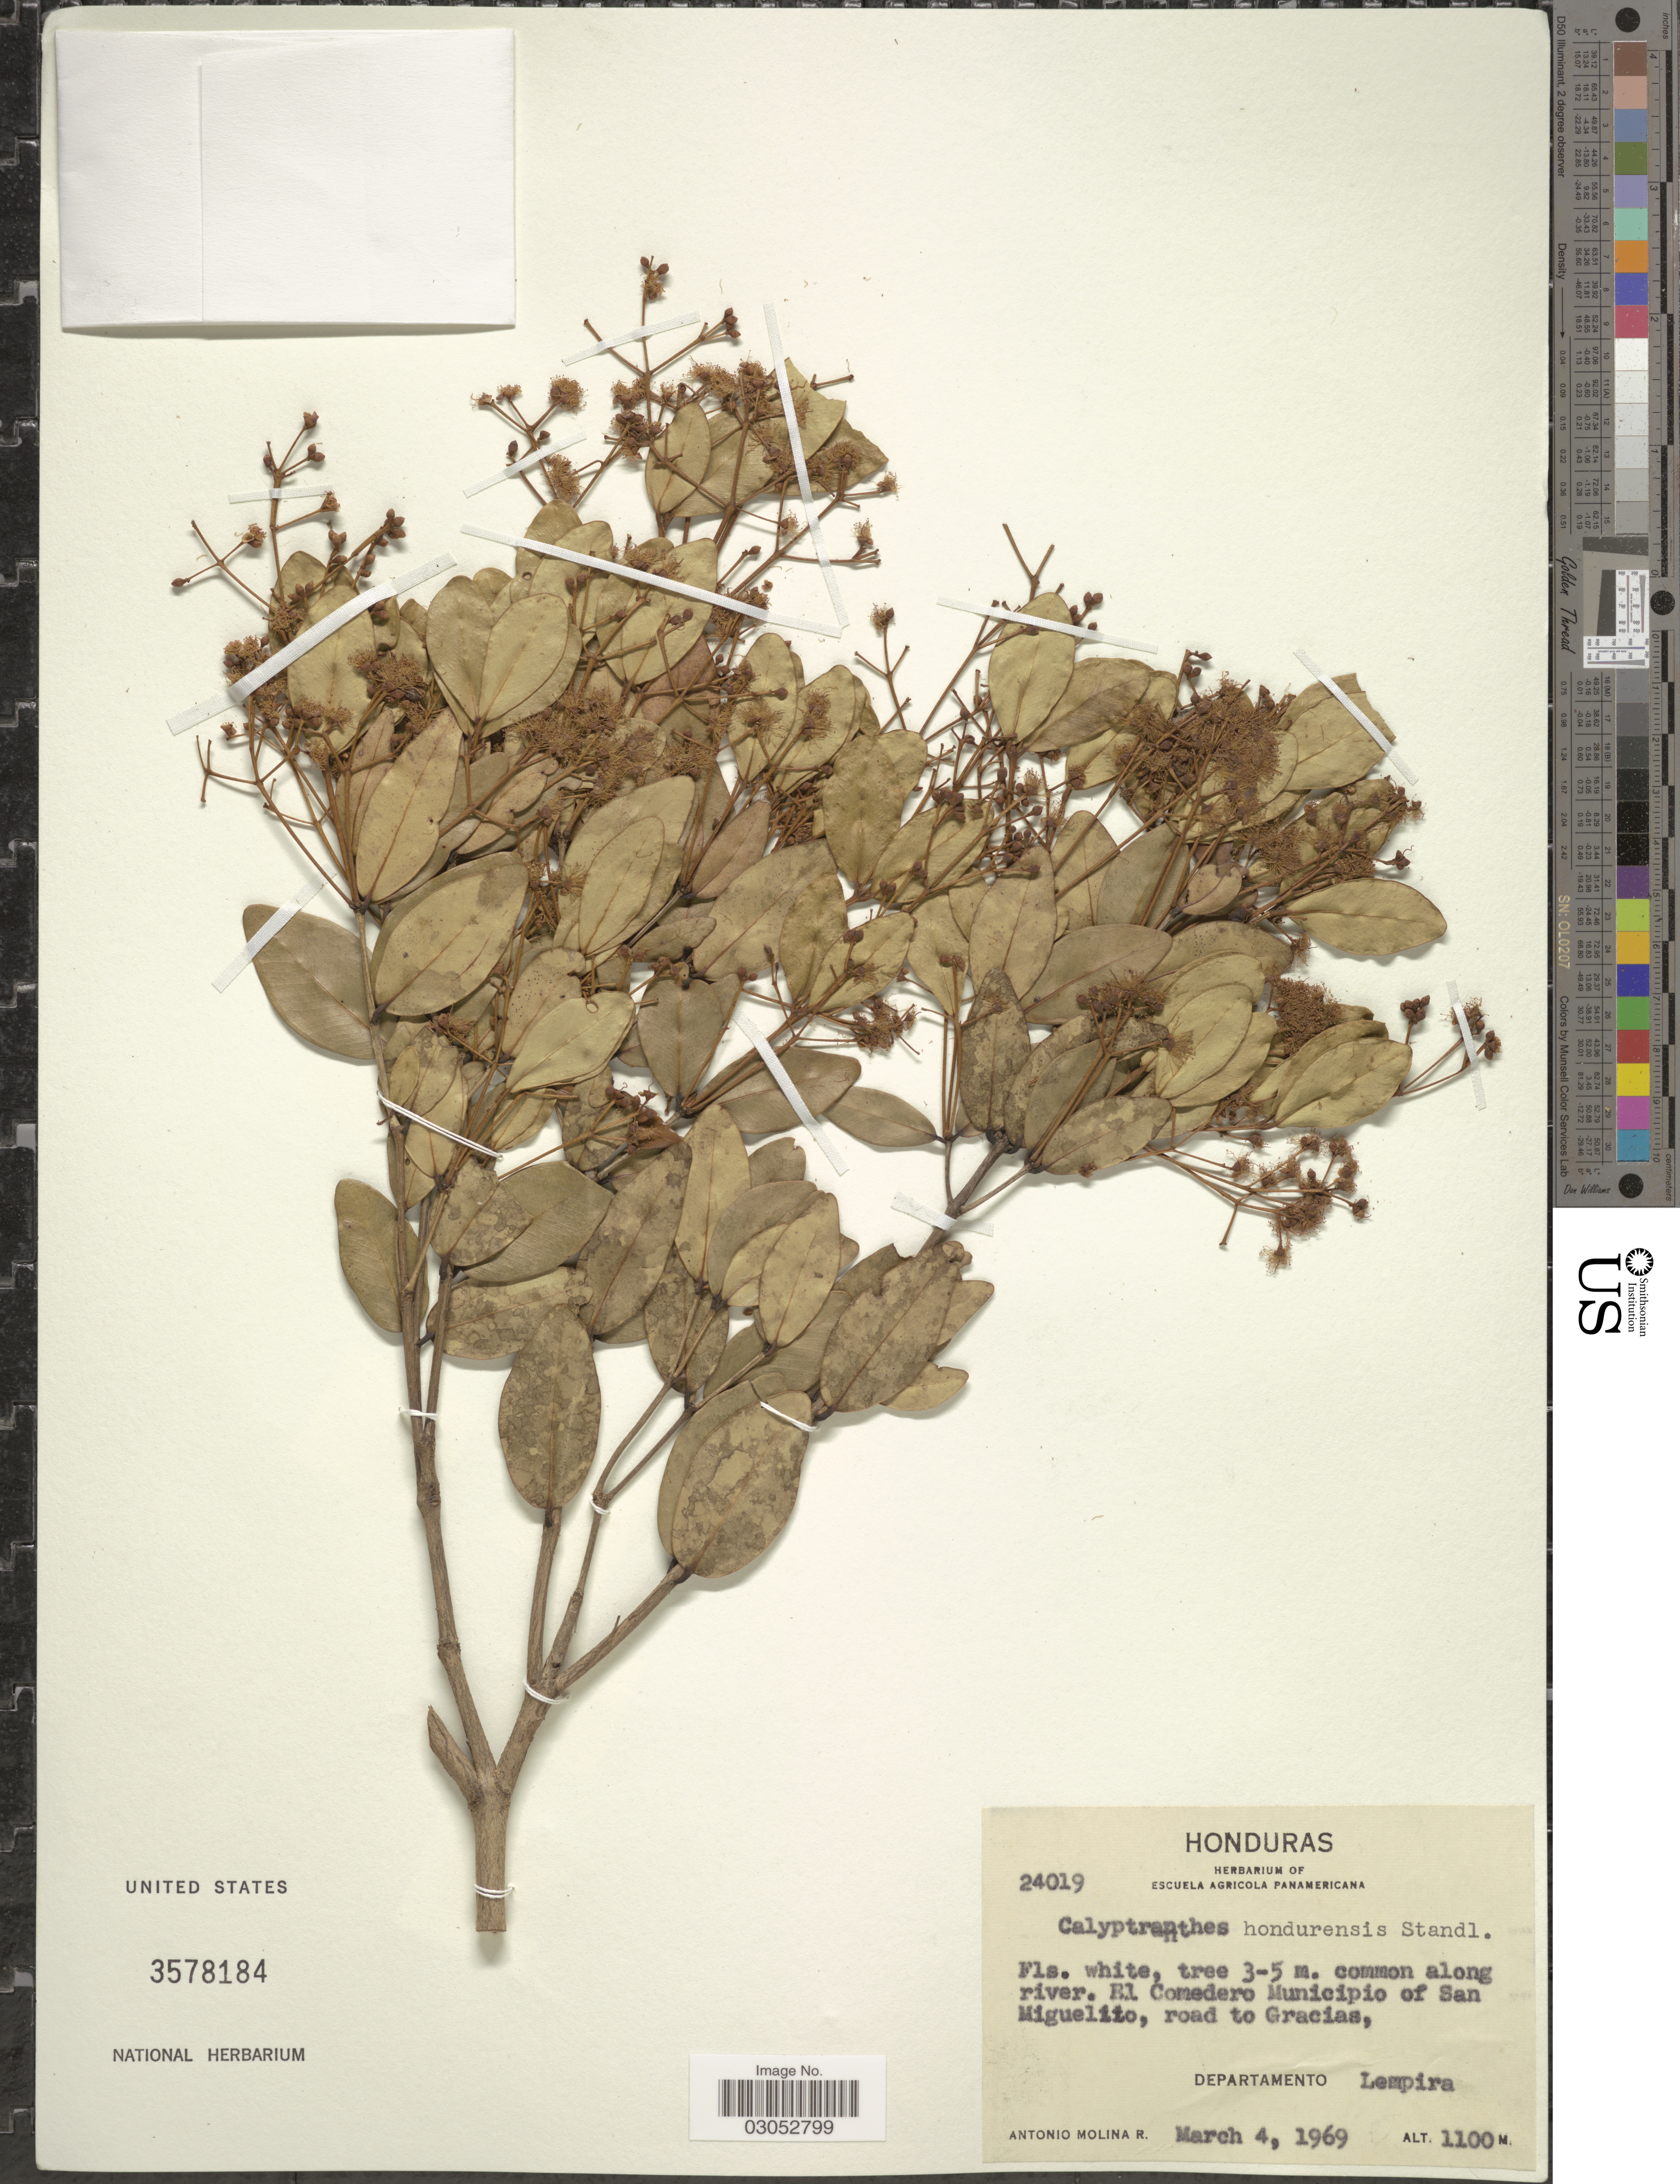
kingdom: Plantae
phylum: Tracheophyta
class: Magnoliopsida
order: Myrtales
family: Myrtaceae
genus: Myrcia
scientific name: Myrcia hondurensis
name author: (Standl.) A.R. Lourenço & Sánchez-Cháv.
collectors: A. Molina R.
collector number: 24019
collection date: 1969-03-04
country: Honduras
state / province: Lempira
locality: El Comedero Municipio of San Miguelito, road to Gracias, Departamento Lempira.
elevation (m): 1100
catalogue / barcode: US 3578184